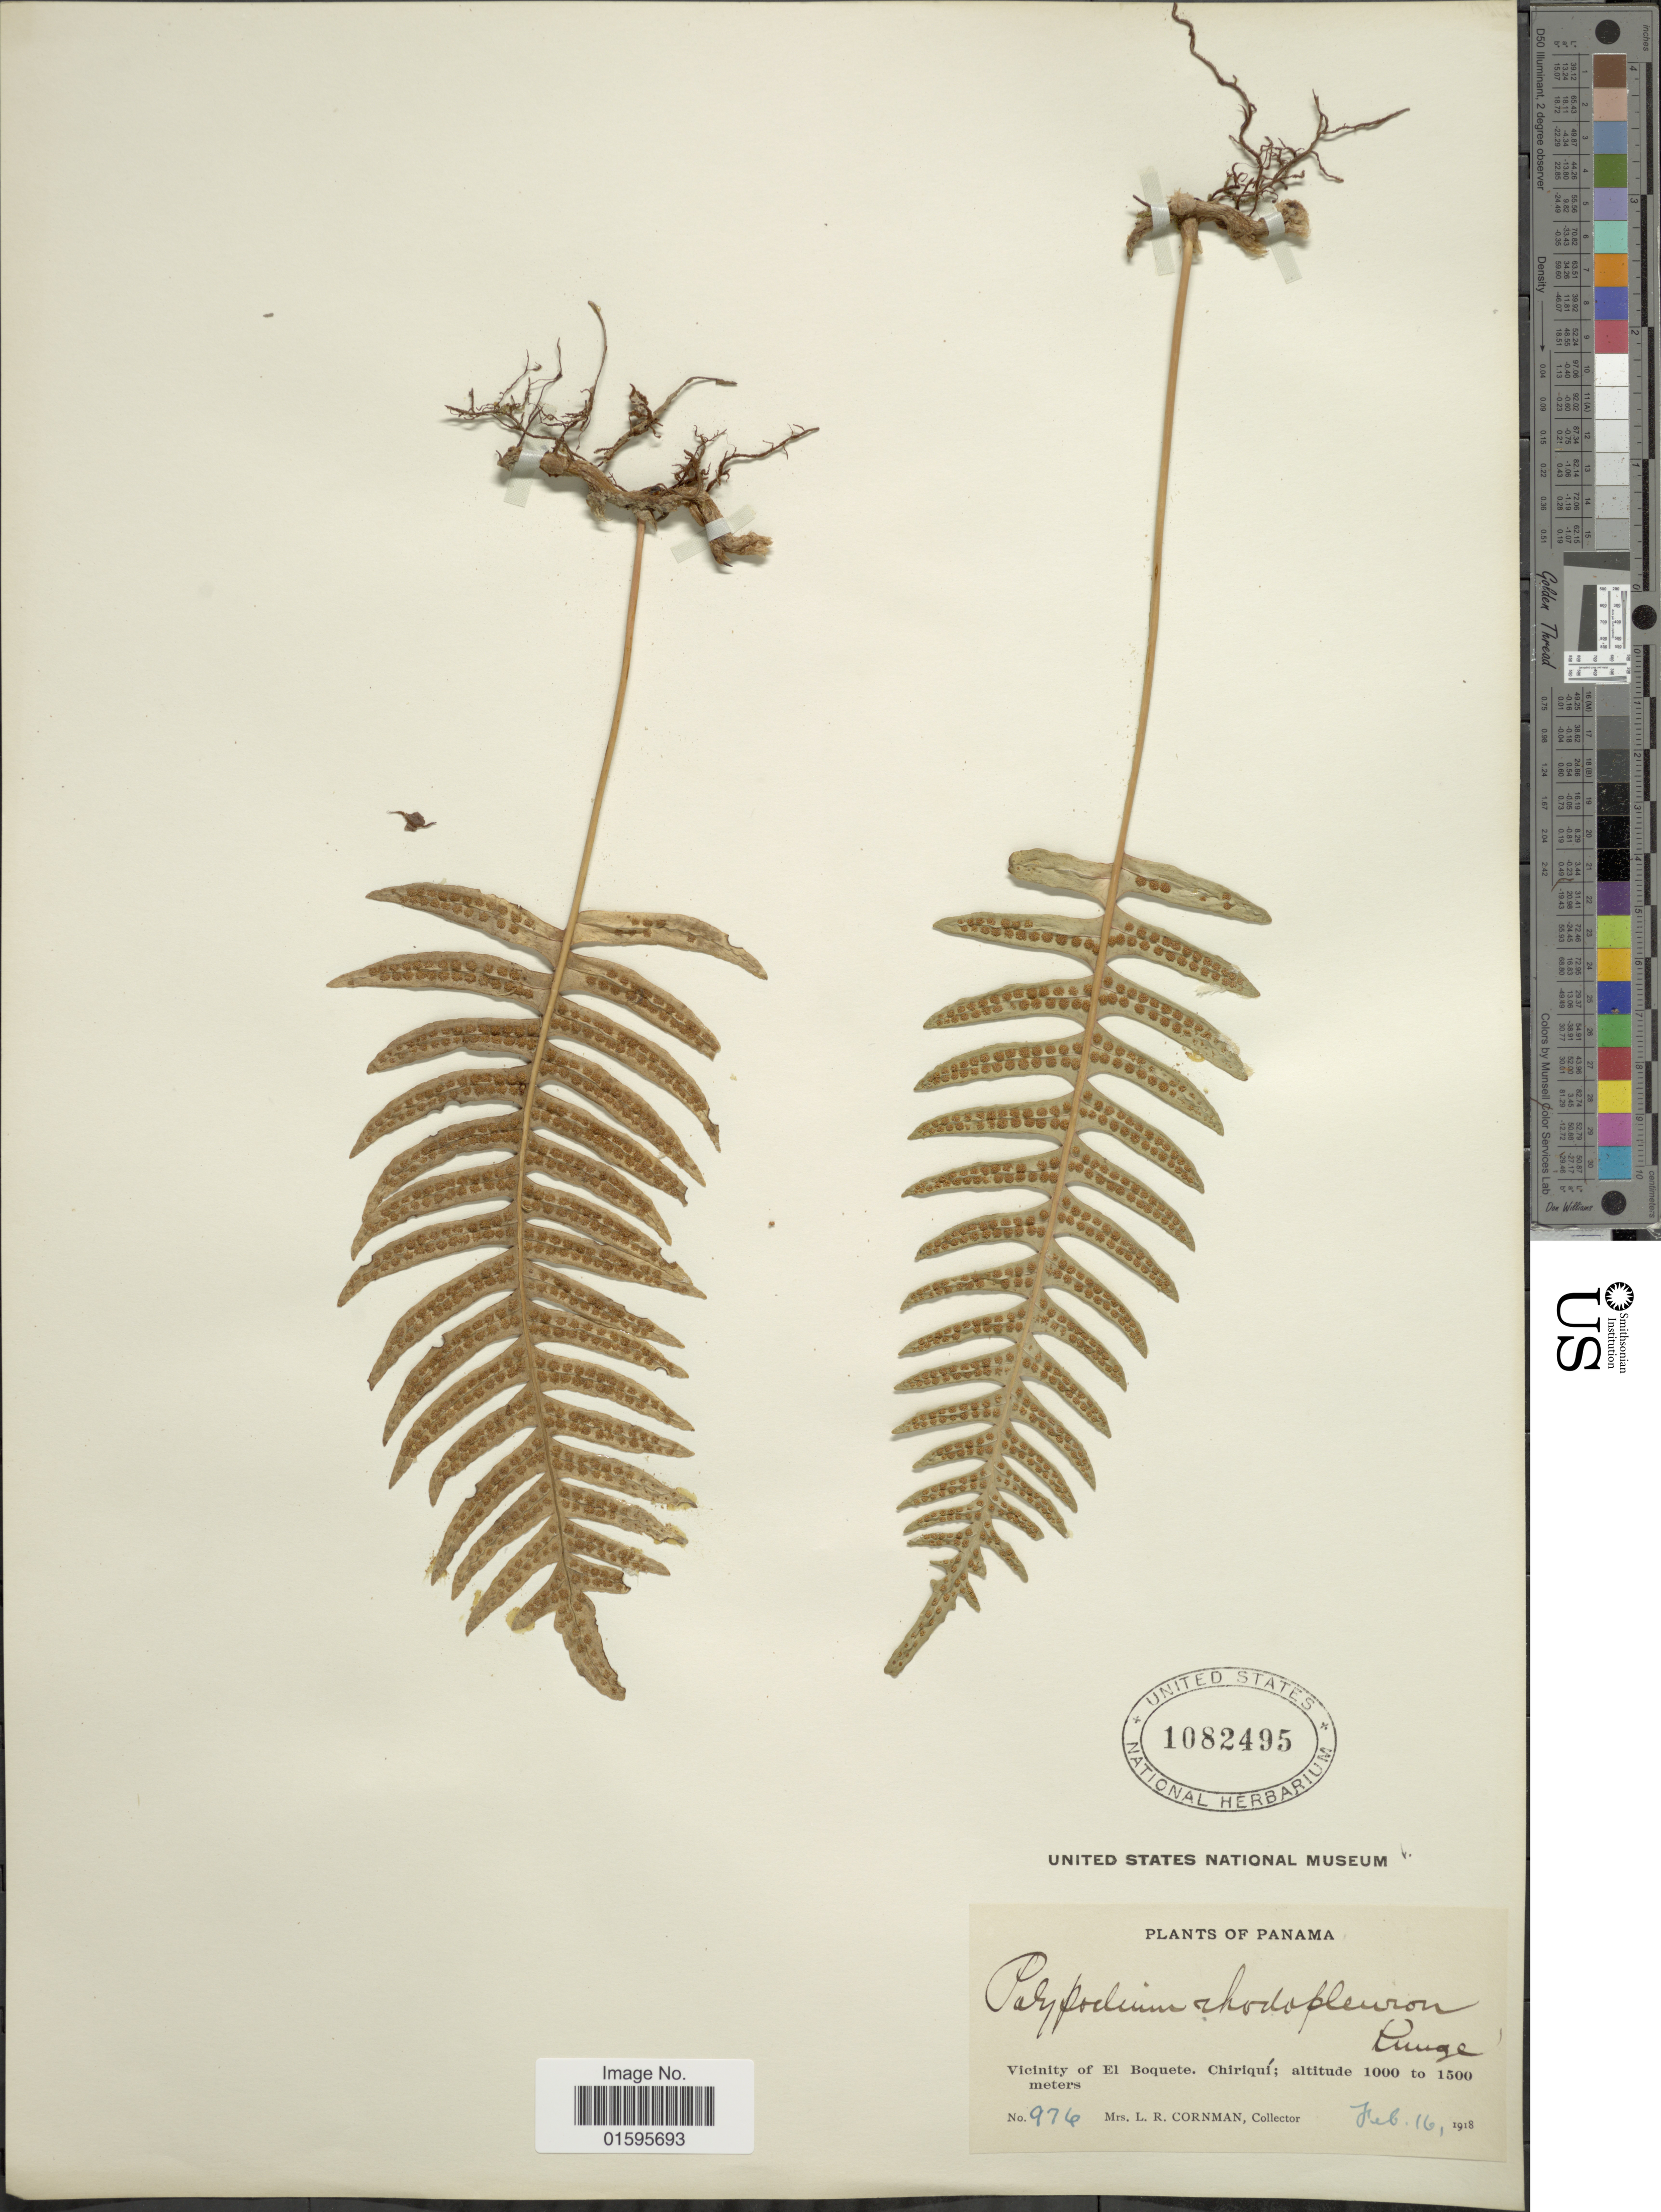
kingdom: Plantae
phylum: Tracheophyta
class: Polypodiopsida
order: Polypodiales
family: Polypodiaceae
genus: Polypodium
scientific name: Polypodium rhodopleuron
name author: Kunze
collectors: L. Cornman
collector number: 976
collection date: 1918-02-16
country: Panama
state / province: Chiriqui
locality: Vicinity of El Boquete, Chiriqui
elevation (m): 1000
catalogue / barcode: US 1082495